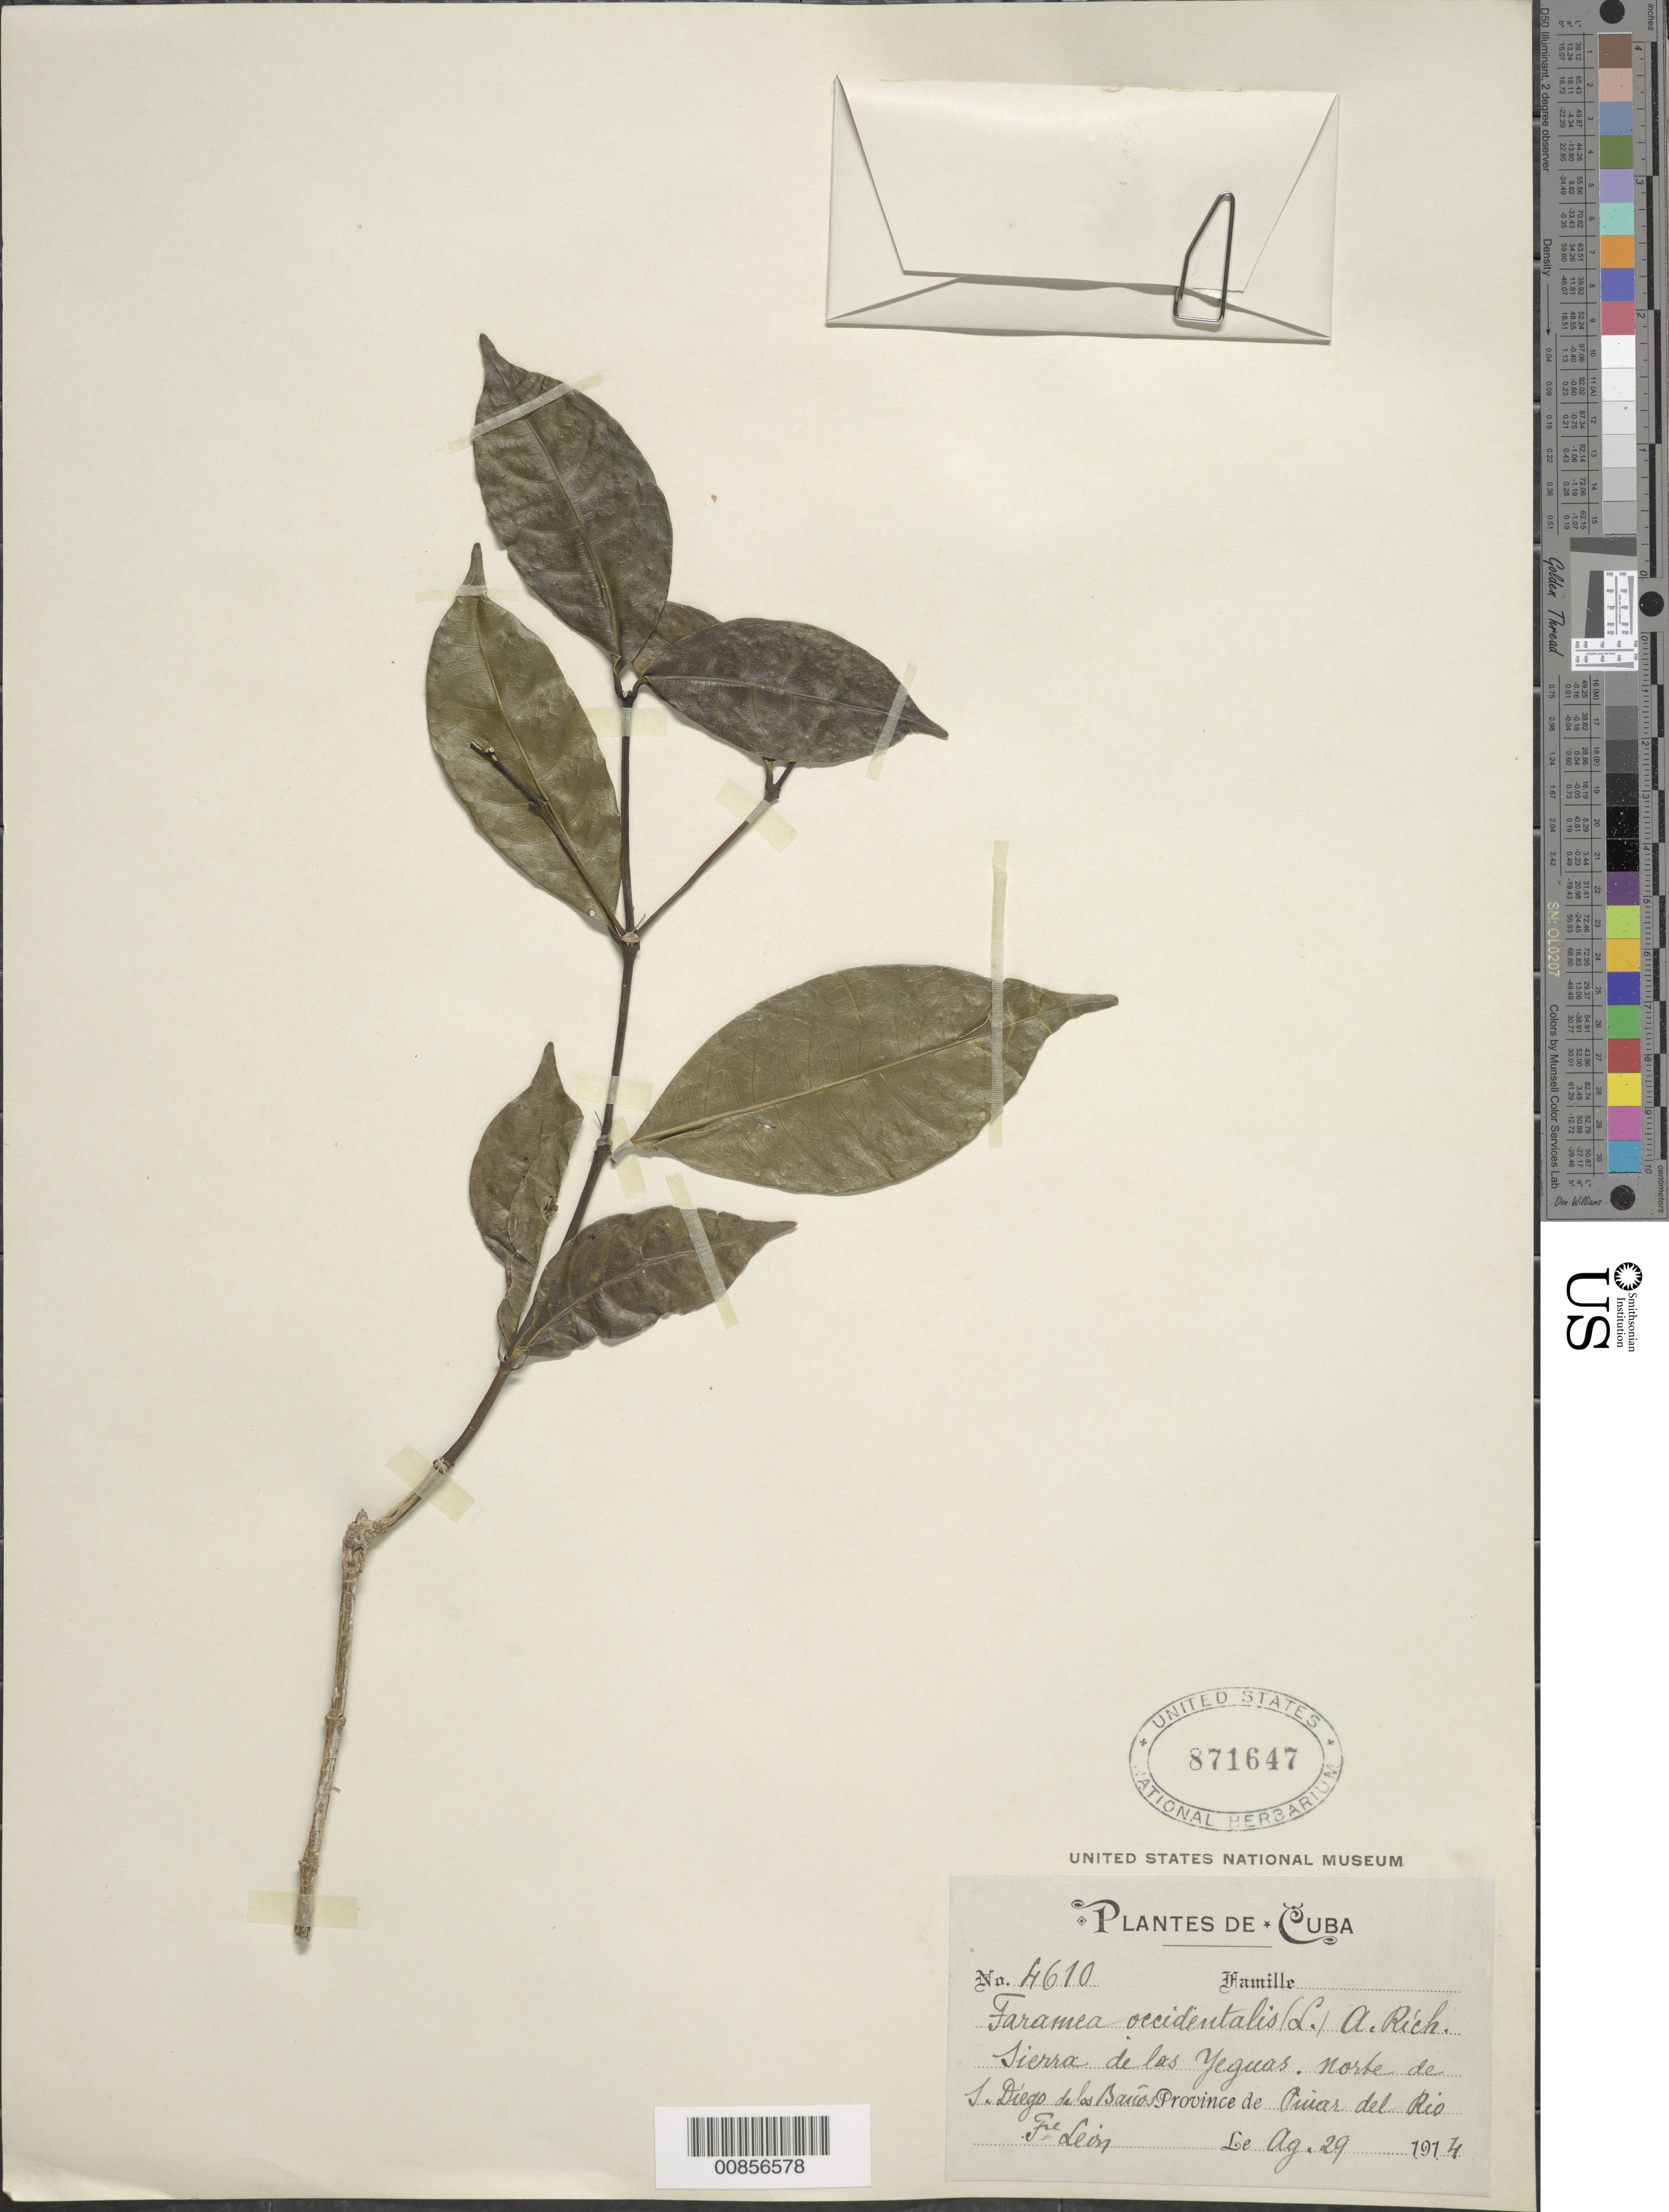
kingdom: Plantae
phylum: Tracheophyta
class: Magnoliopsida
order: Gentianales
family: Rubiaceae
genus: Faramea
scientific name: Faramea occidentalis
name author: (L.) A. Rich.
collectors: Bro. León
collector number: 4610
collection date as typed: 29 Aug 1914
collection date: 1914-08-29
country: Cuba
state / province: Pinar del Río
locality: Sierra de las Yeguas, norte de S. Diego de los Baicos (sp?)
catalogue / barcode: US 871647